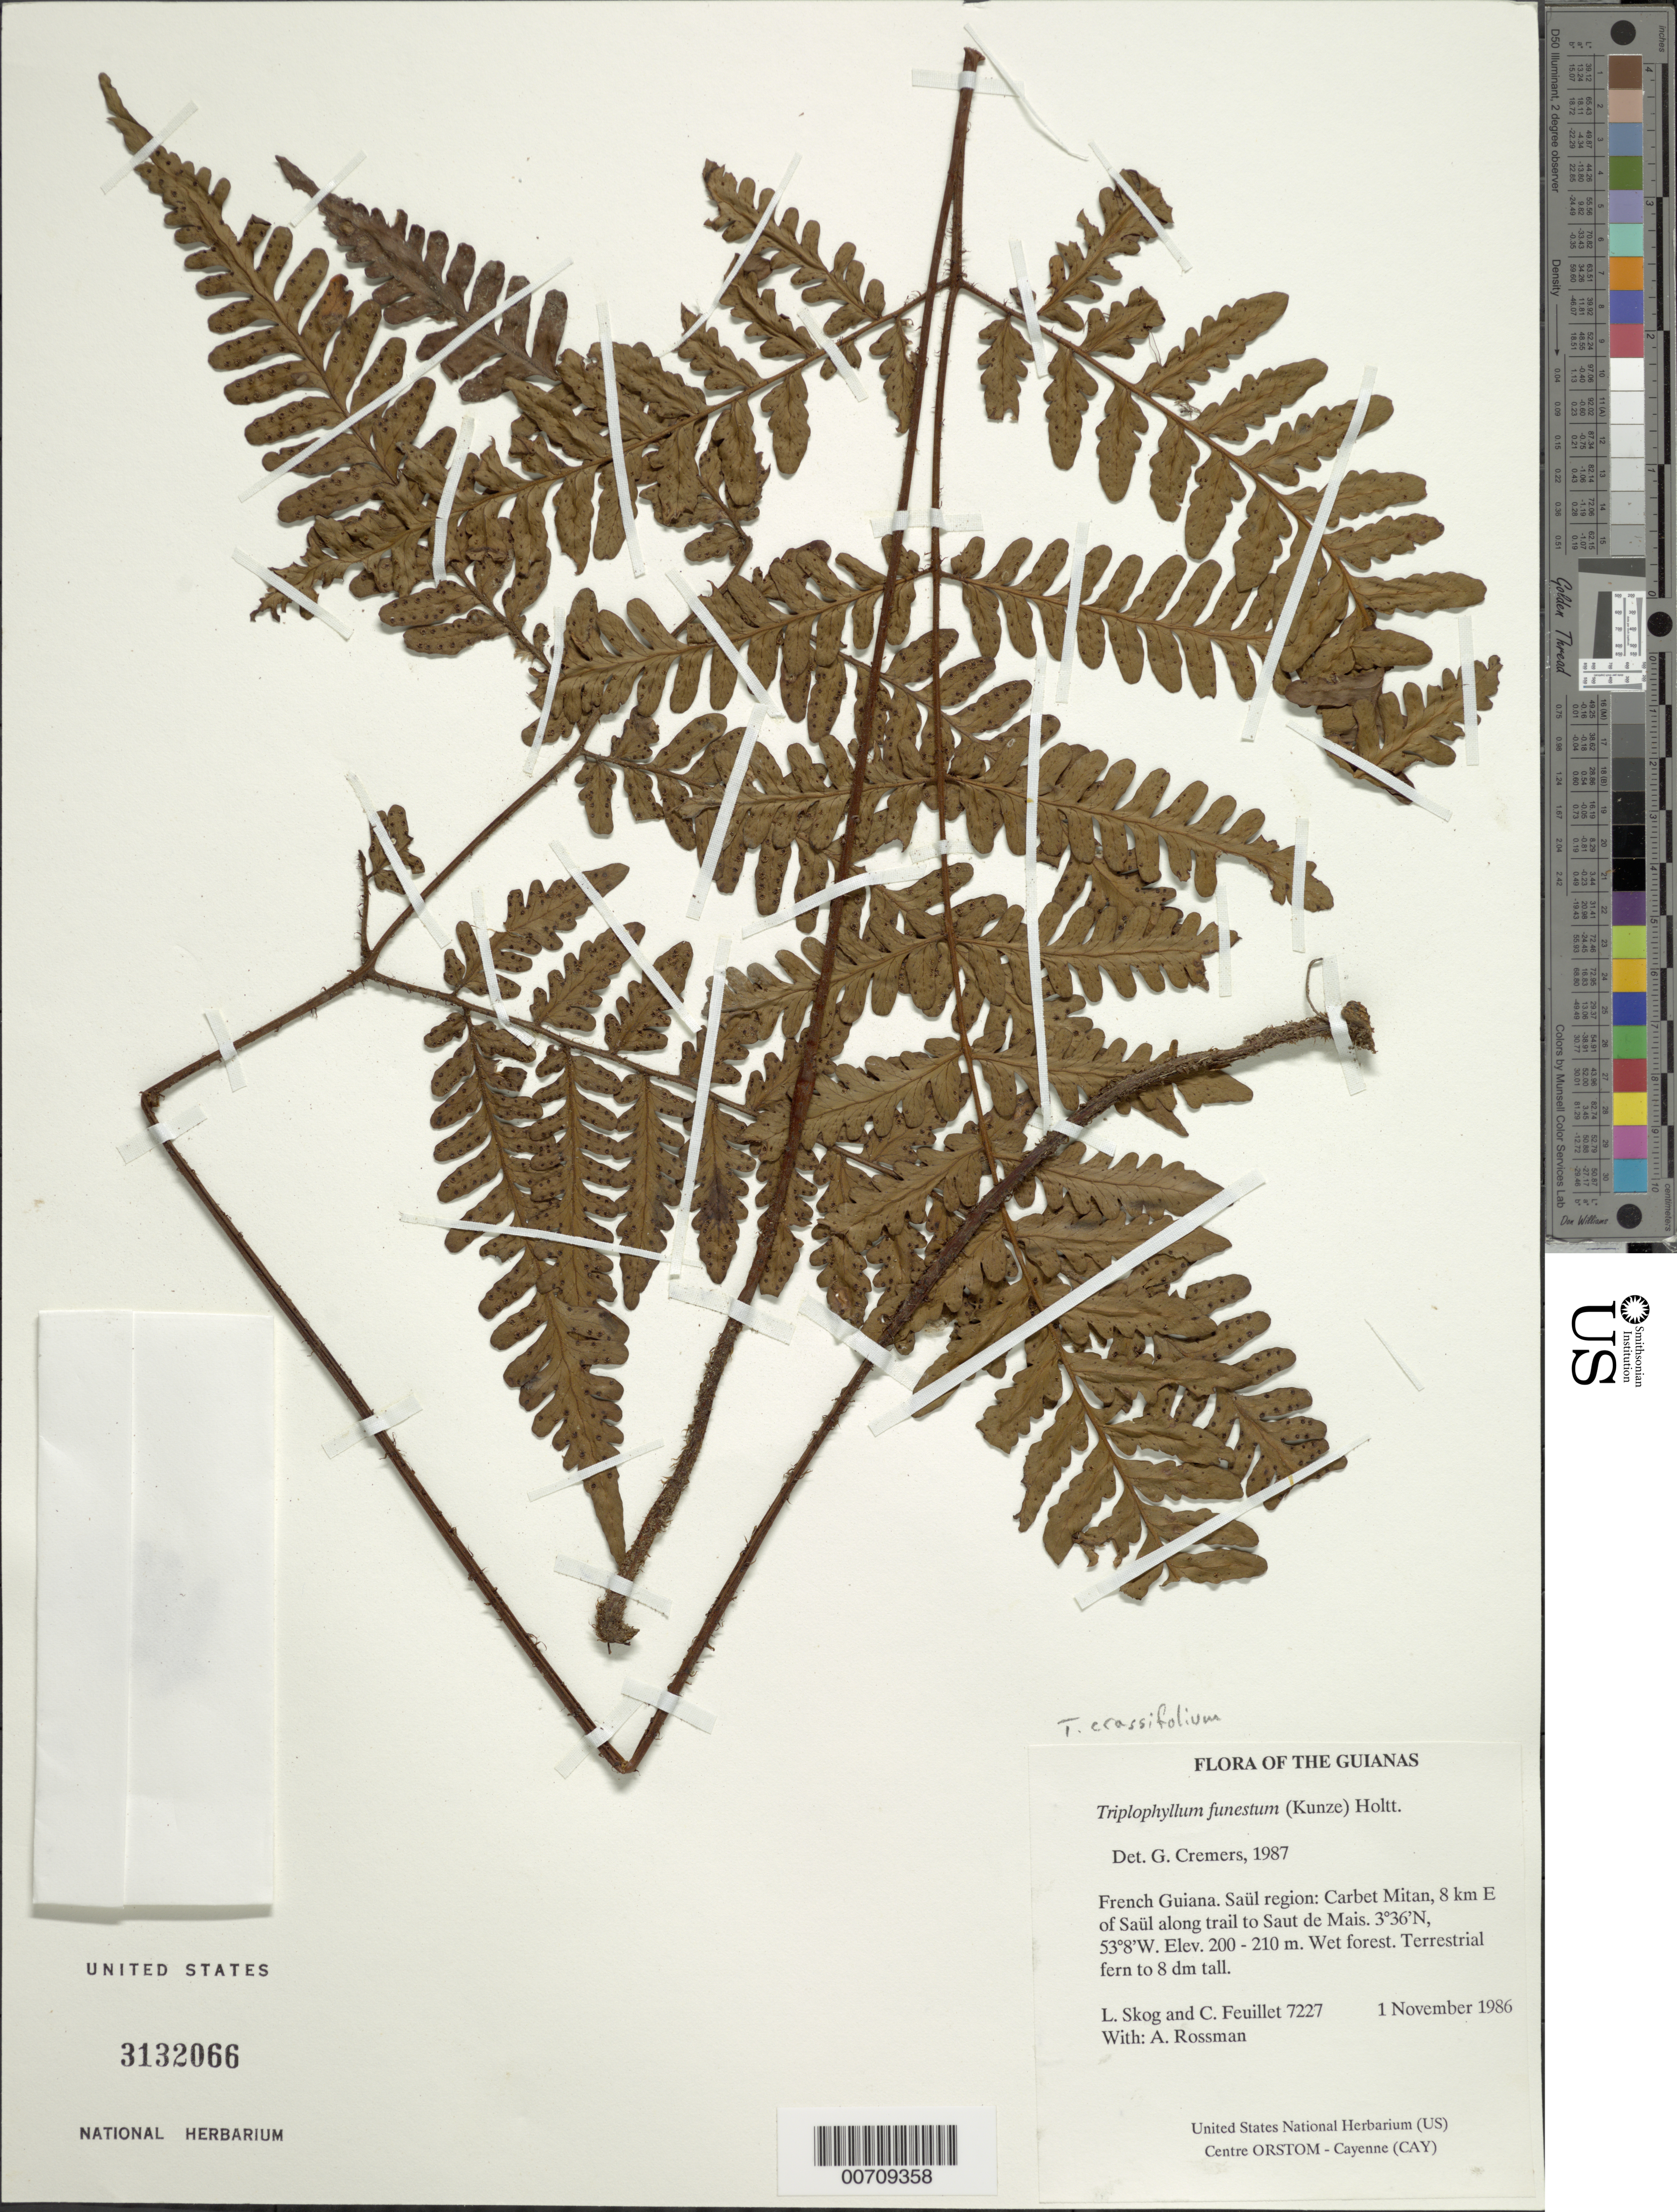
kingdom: Plantae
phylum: Tracheophyta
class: Polypodiopsida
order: Polypodiales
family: Tectariaceae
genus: Triplophyllum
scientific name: Triplophyllum crassifolium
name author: Holttum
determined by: Lellinger, David B., (BOT), Smithsonian Institution - National Museum of Natural History (UNITED STATES)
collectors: L. E. Skog, C. Feuillet & A. Rossman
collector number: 7227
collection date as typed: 1 November 1986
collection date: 1986-11-01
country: French Guiana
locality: Carbet Mitan, 8 km E of Saül along trail to Saut de Mais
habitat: Wet forest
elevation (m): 200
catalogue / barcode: US 3132066